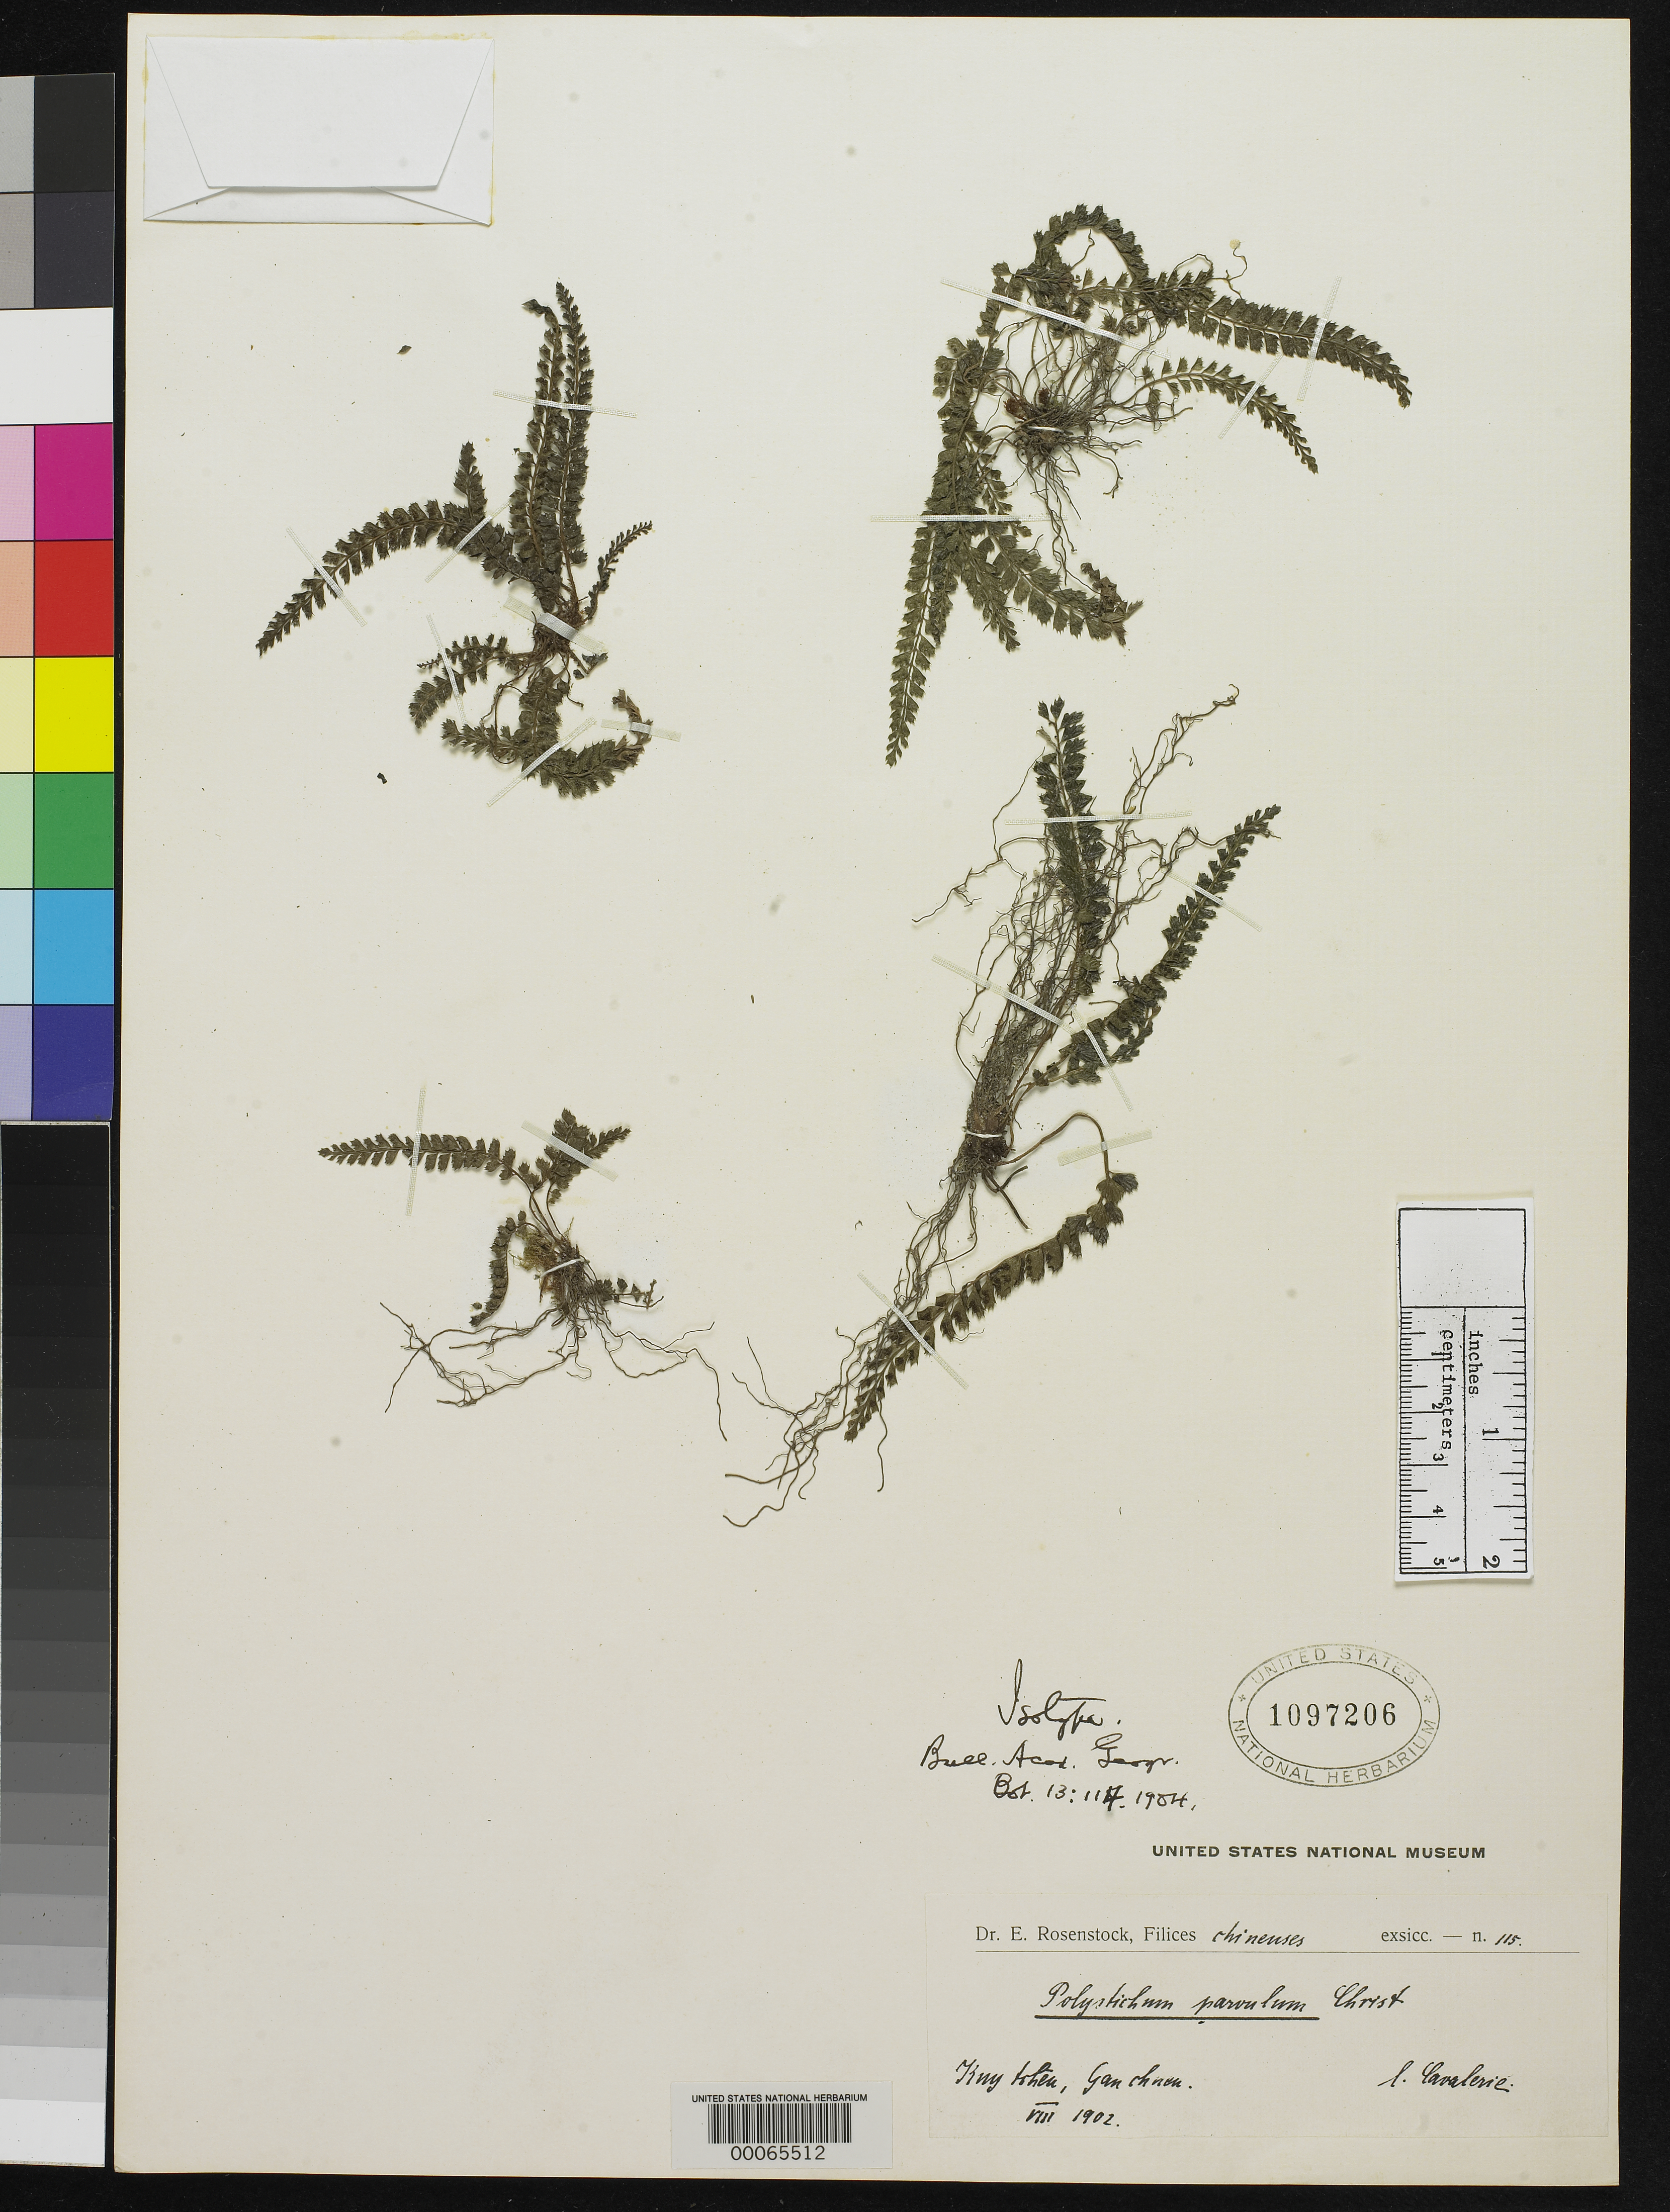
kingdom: Plantae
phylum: Tracheophyta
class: Polypodiopsida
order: Polypodiales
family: Dryopteridaceae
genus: Polystichum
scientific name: Polystichum parvulum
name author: Christ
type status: Type Collection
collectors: J. Cavalerie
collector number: Rosenstock Exs. 115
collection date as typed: Aug 1902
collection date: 1902-08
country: China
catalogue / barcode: US 1097206